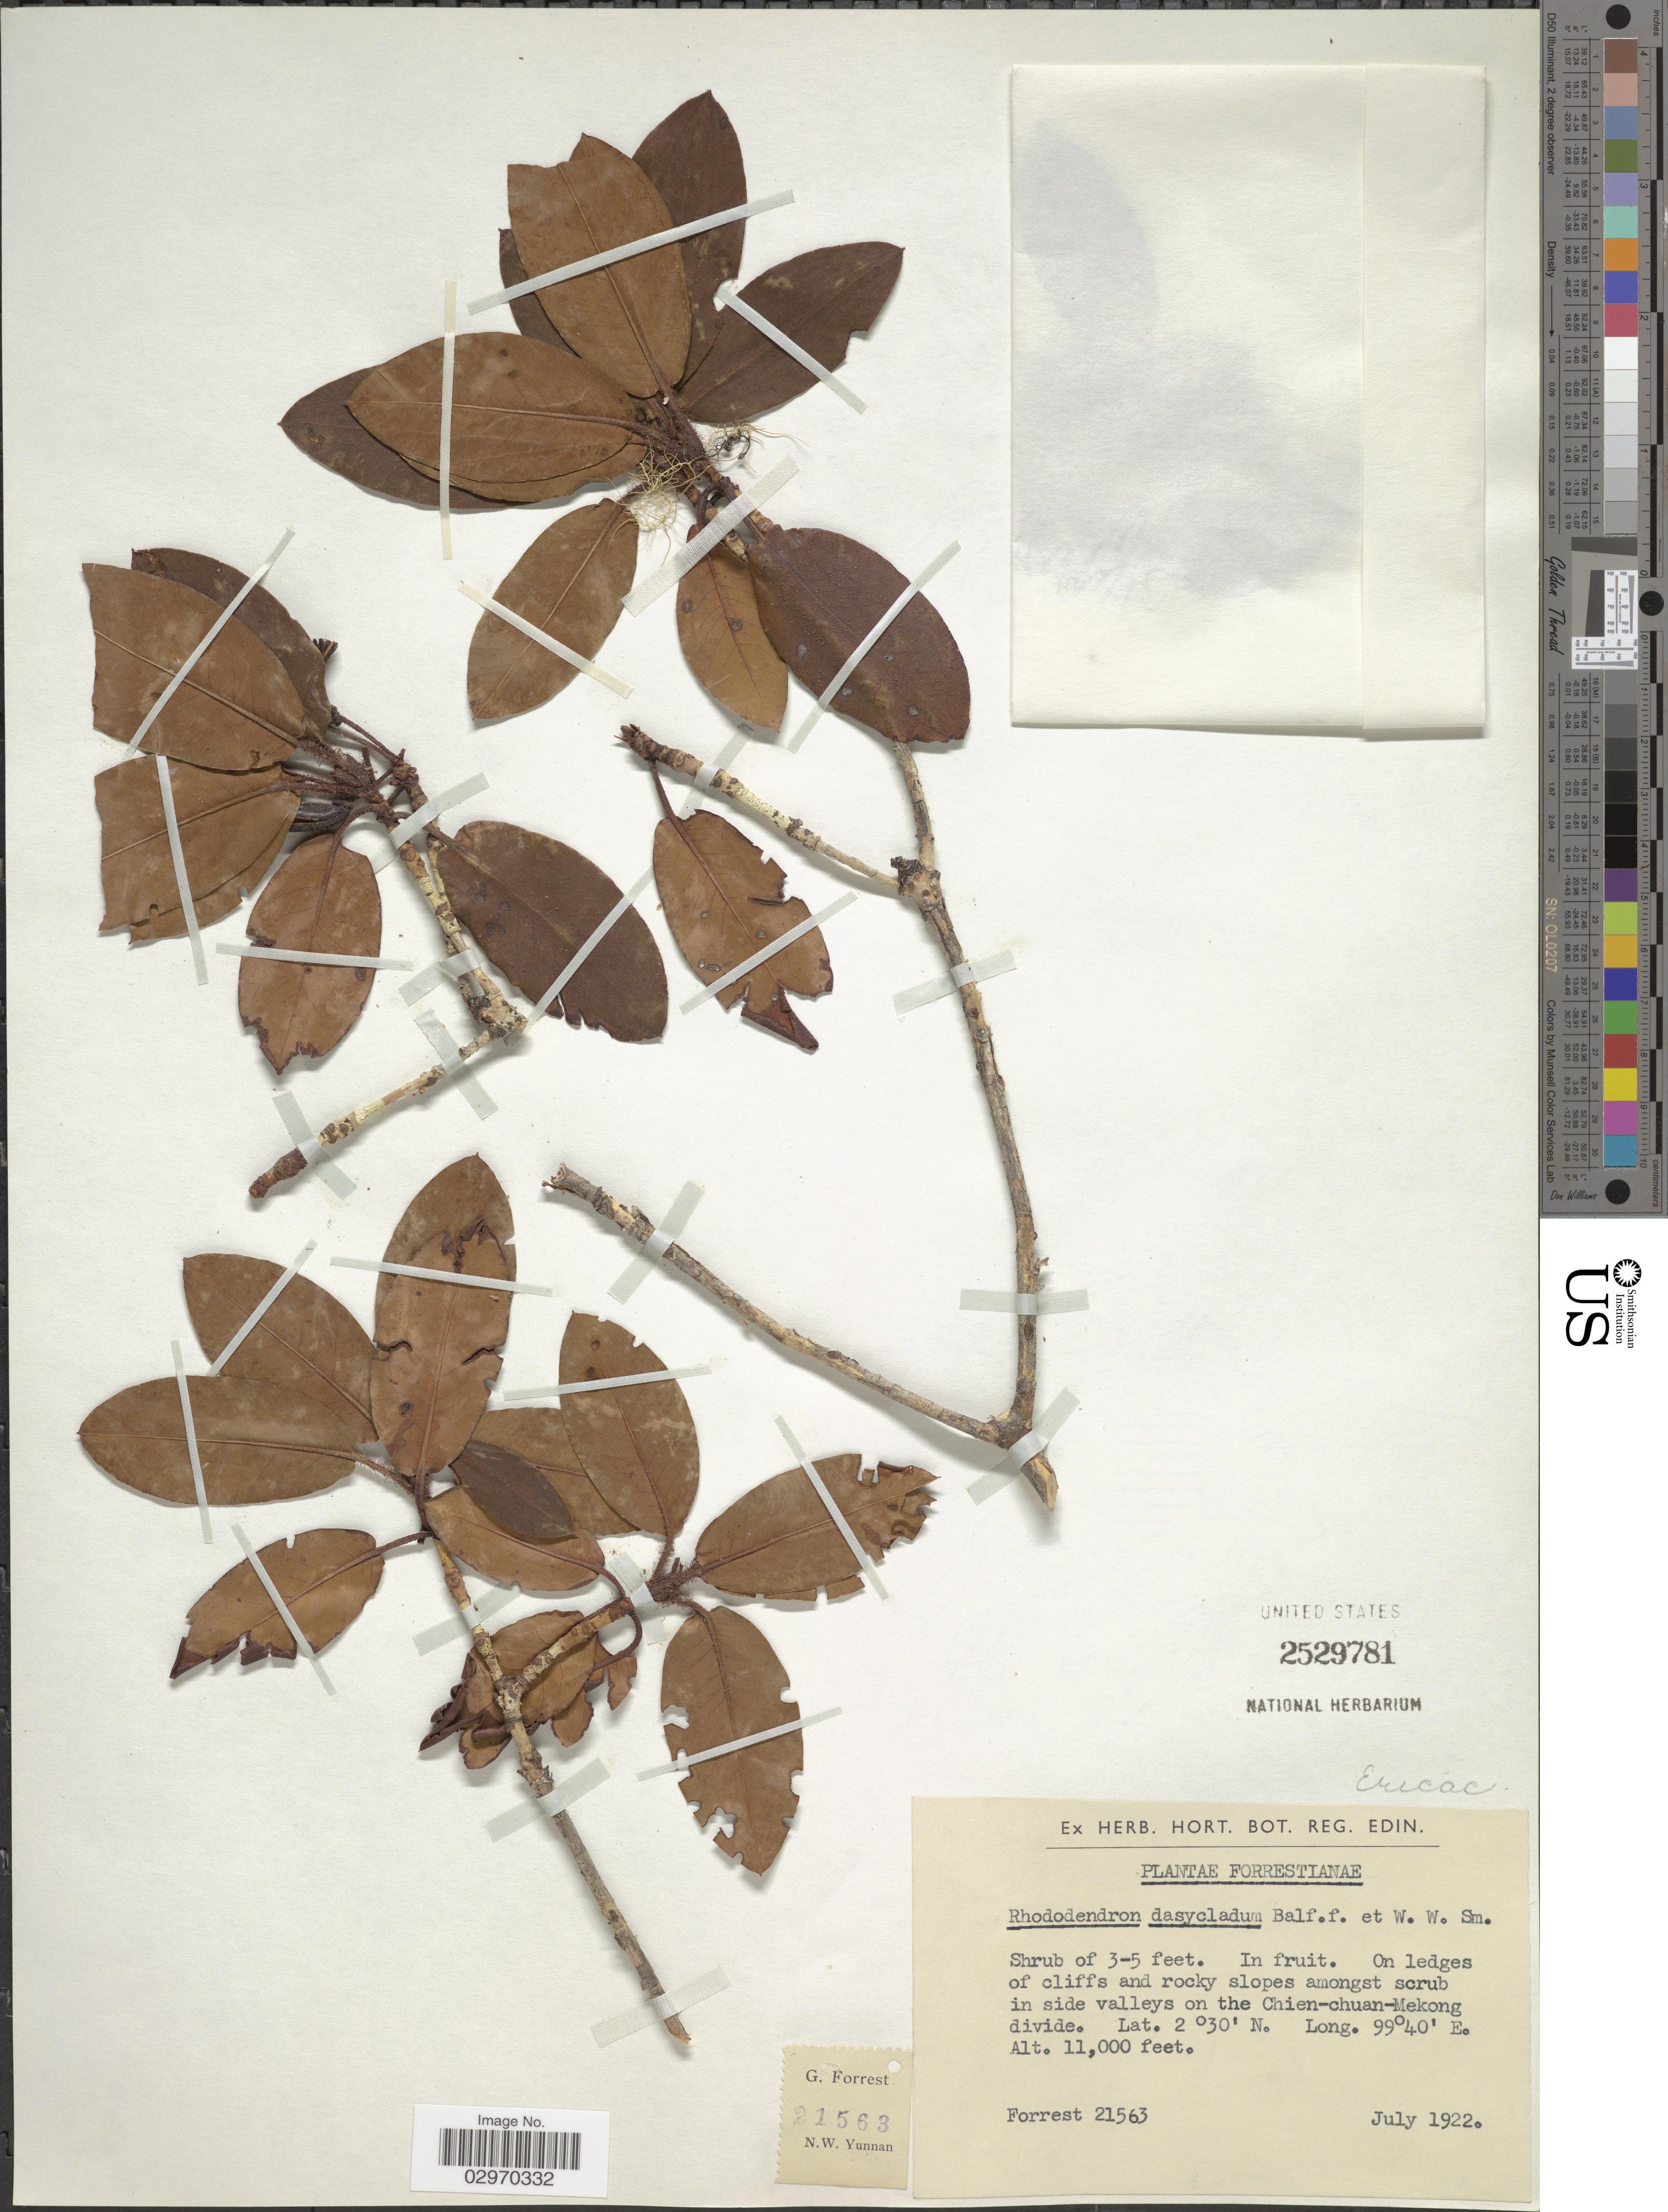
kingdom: Plantae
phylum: Tracheophyta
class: Magnoliopsida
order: Ericales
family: Ericaceae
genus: Rhododendron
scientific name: Rhododendron dasycladum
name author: Balf. f. & W.W. Sm.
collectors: -. Forrest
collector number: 21563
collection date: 1922-07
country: China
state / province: Yunnan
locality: In side valleys on the Chien-chuan-Mekong divide.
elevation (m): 3353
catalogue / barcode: US 2529781